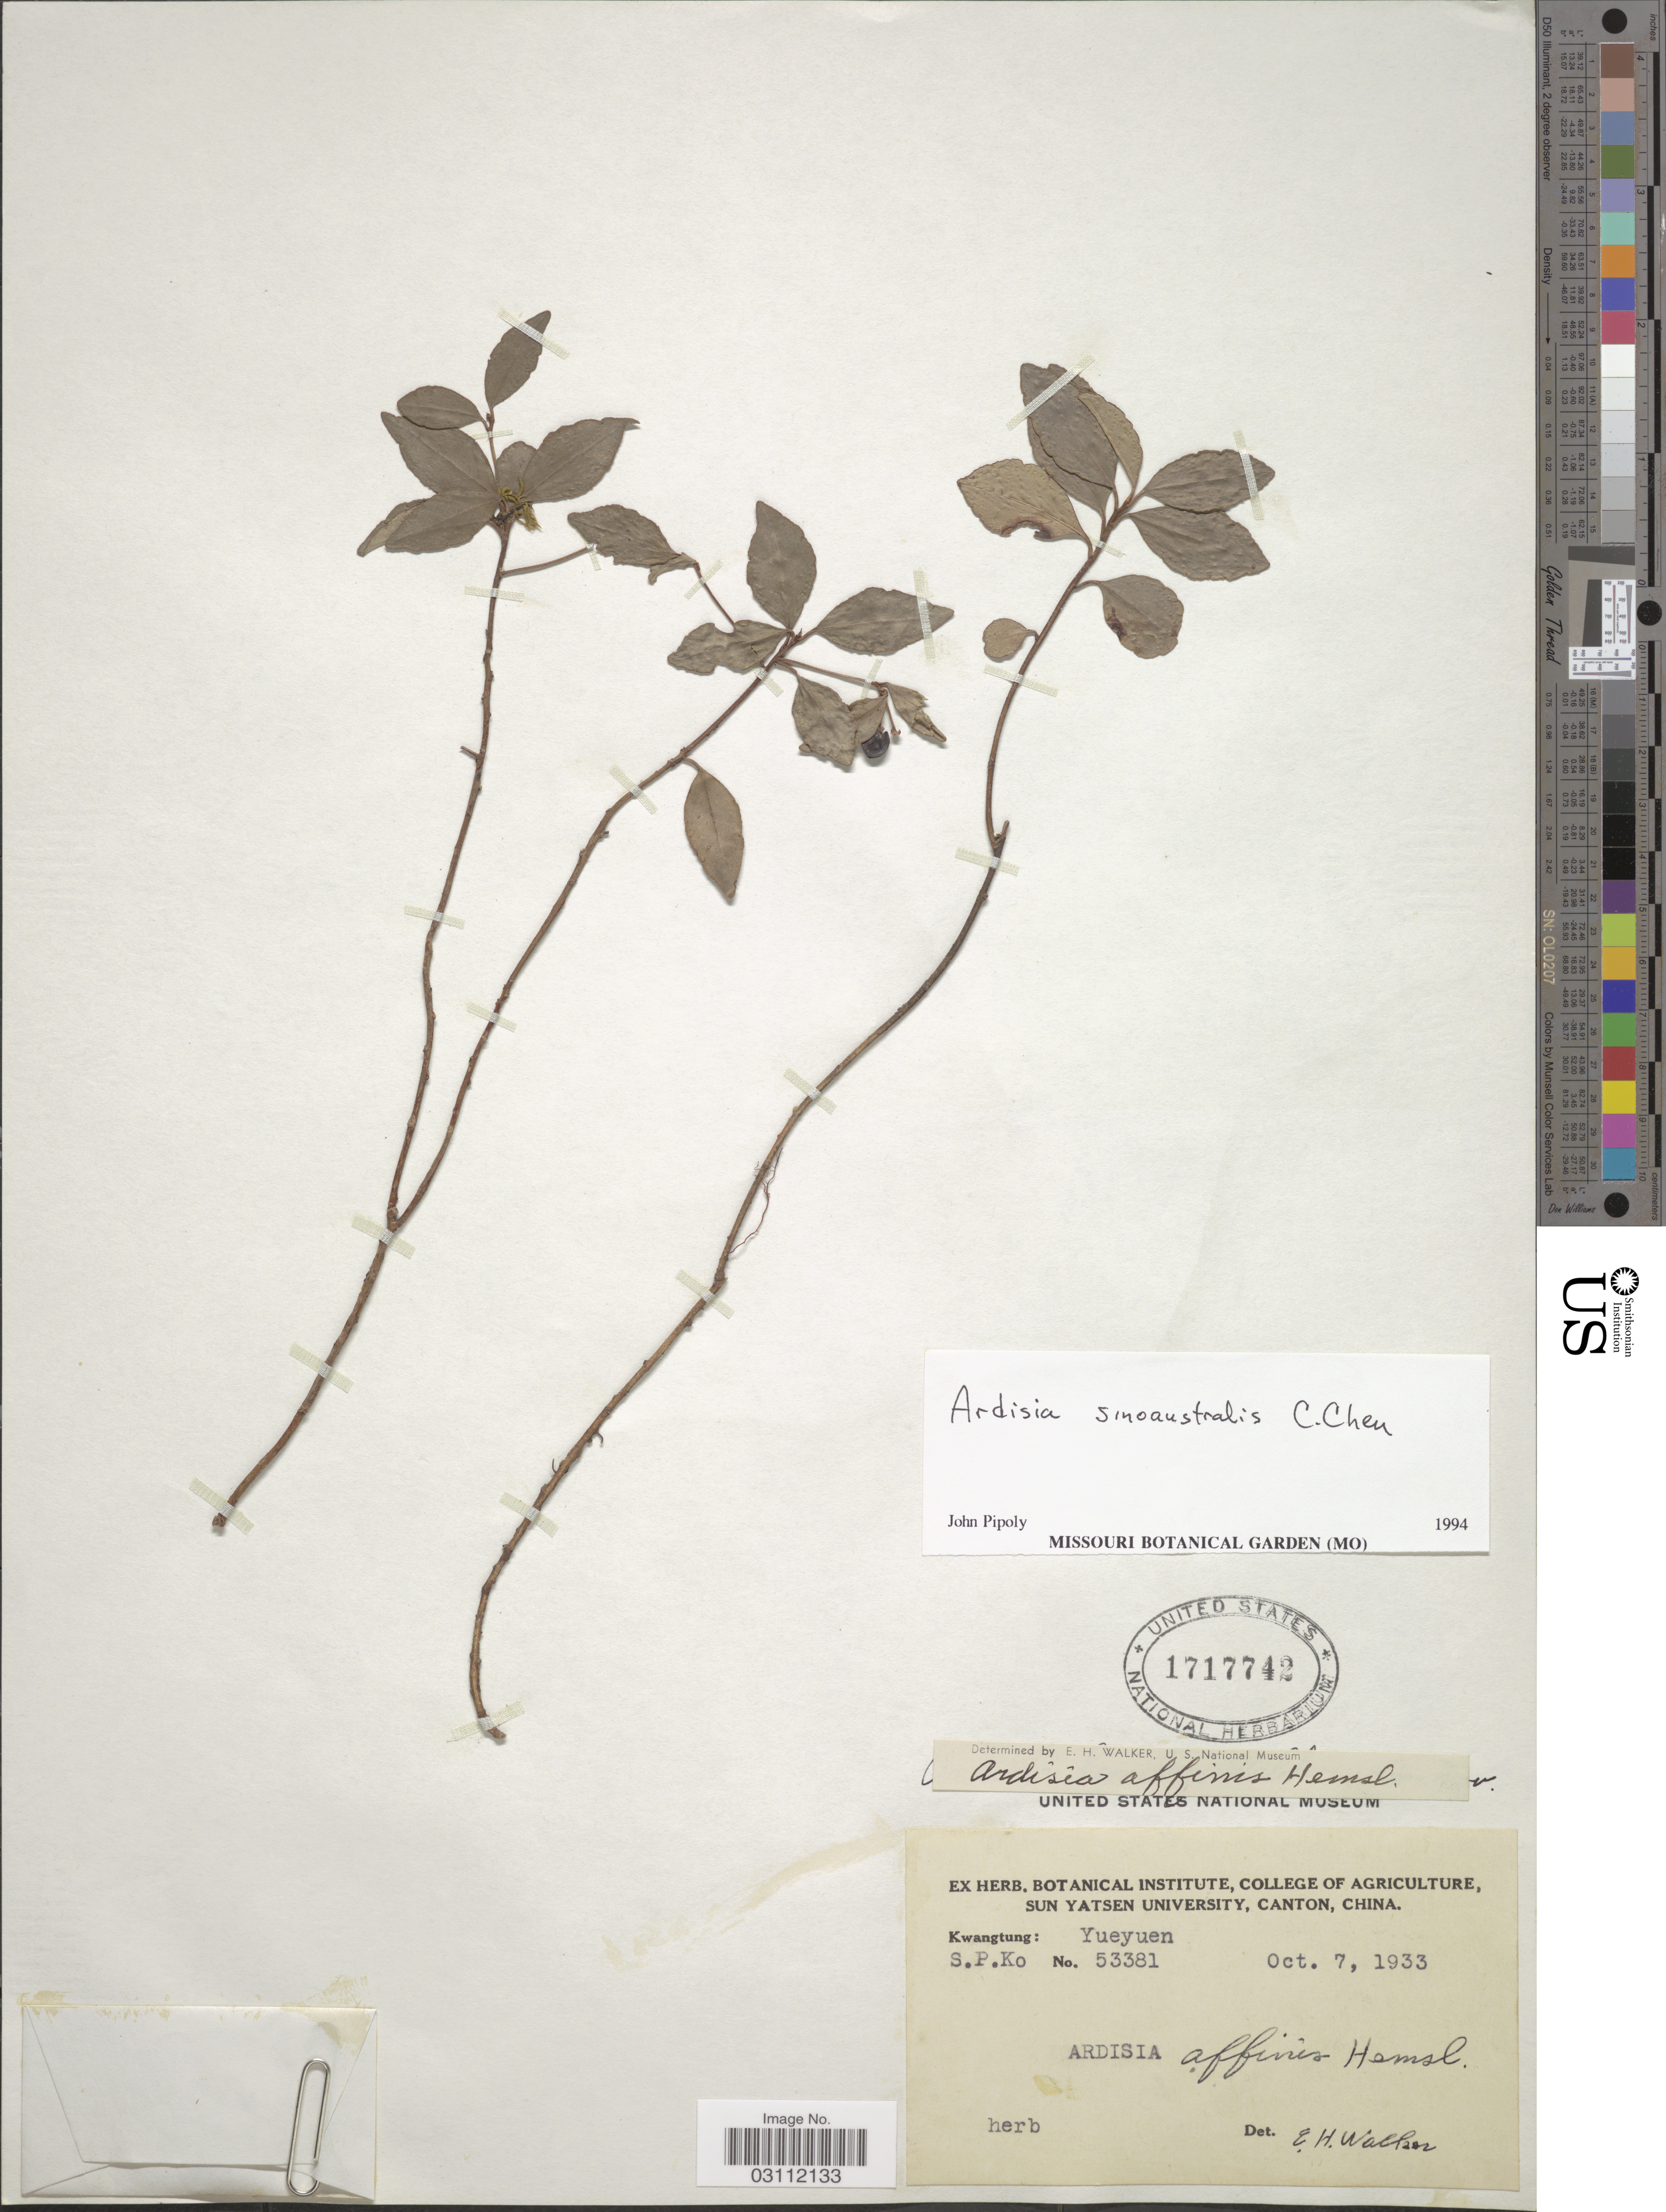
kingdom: Plantae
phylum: Tracheophyta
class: Magnoliopsida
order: Ericales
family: Primulaceae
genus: Ardisia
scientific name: Ardisia sinoaustralis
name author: C. Chen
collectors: S. P. Ko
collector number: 53381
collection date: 1933-10-07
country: China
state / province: Guangdong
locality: Kwangtung: Yueyuen.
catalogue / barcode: US 1717742